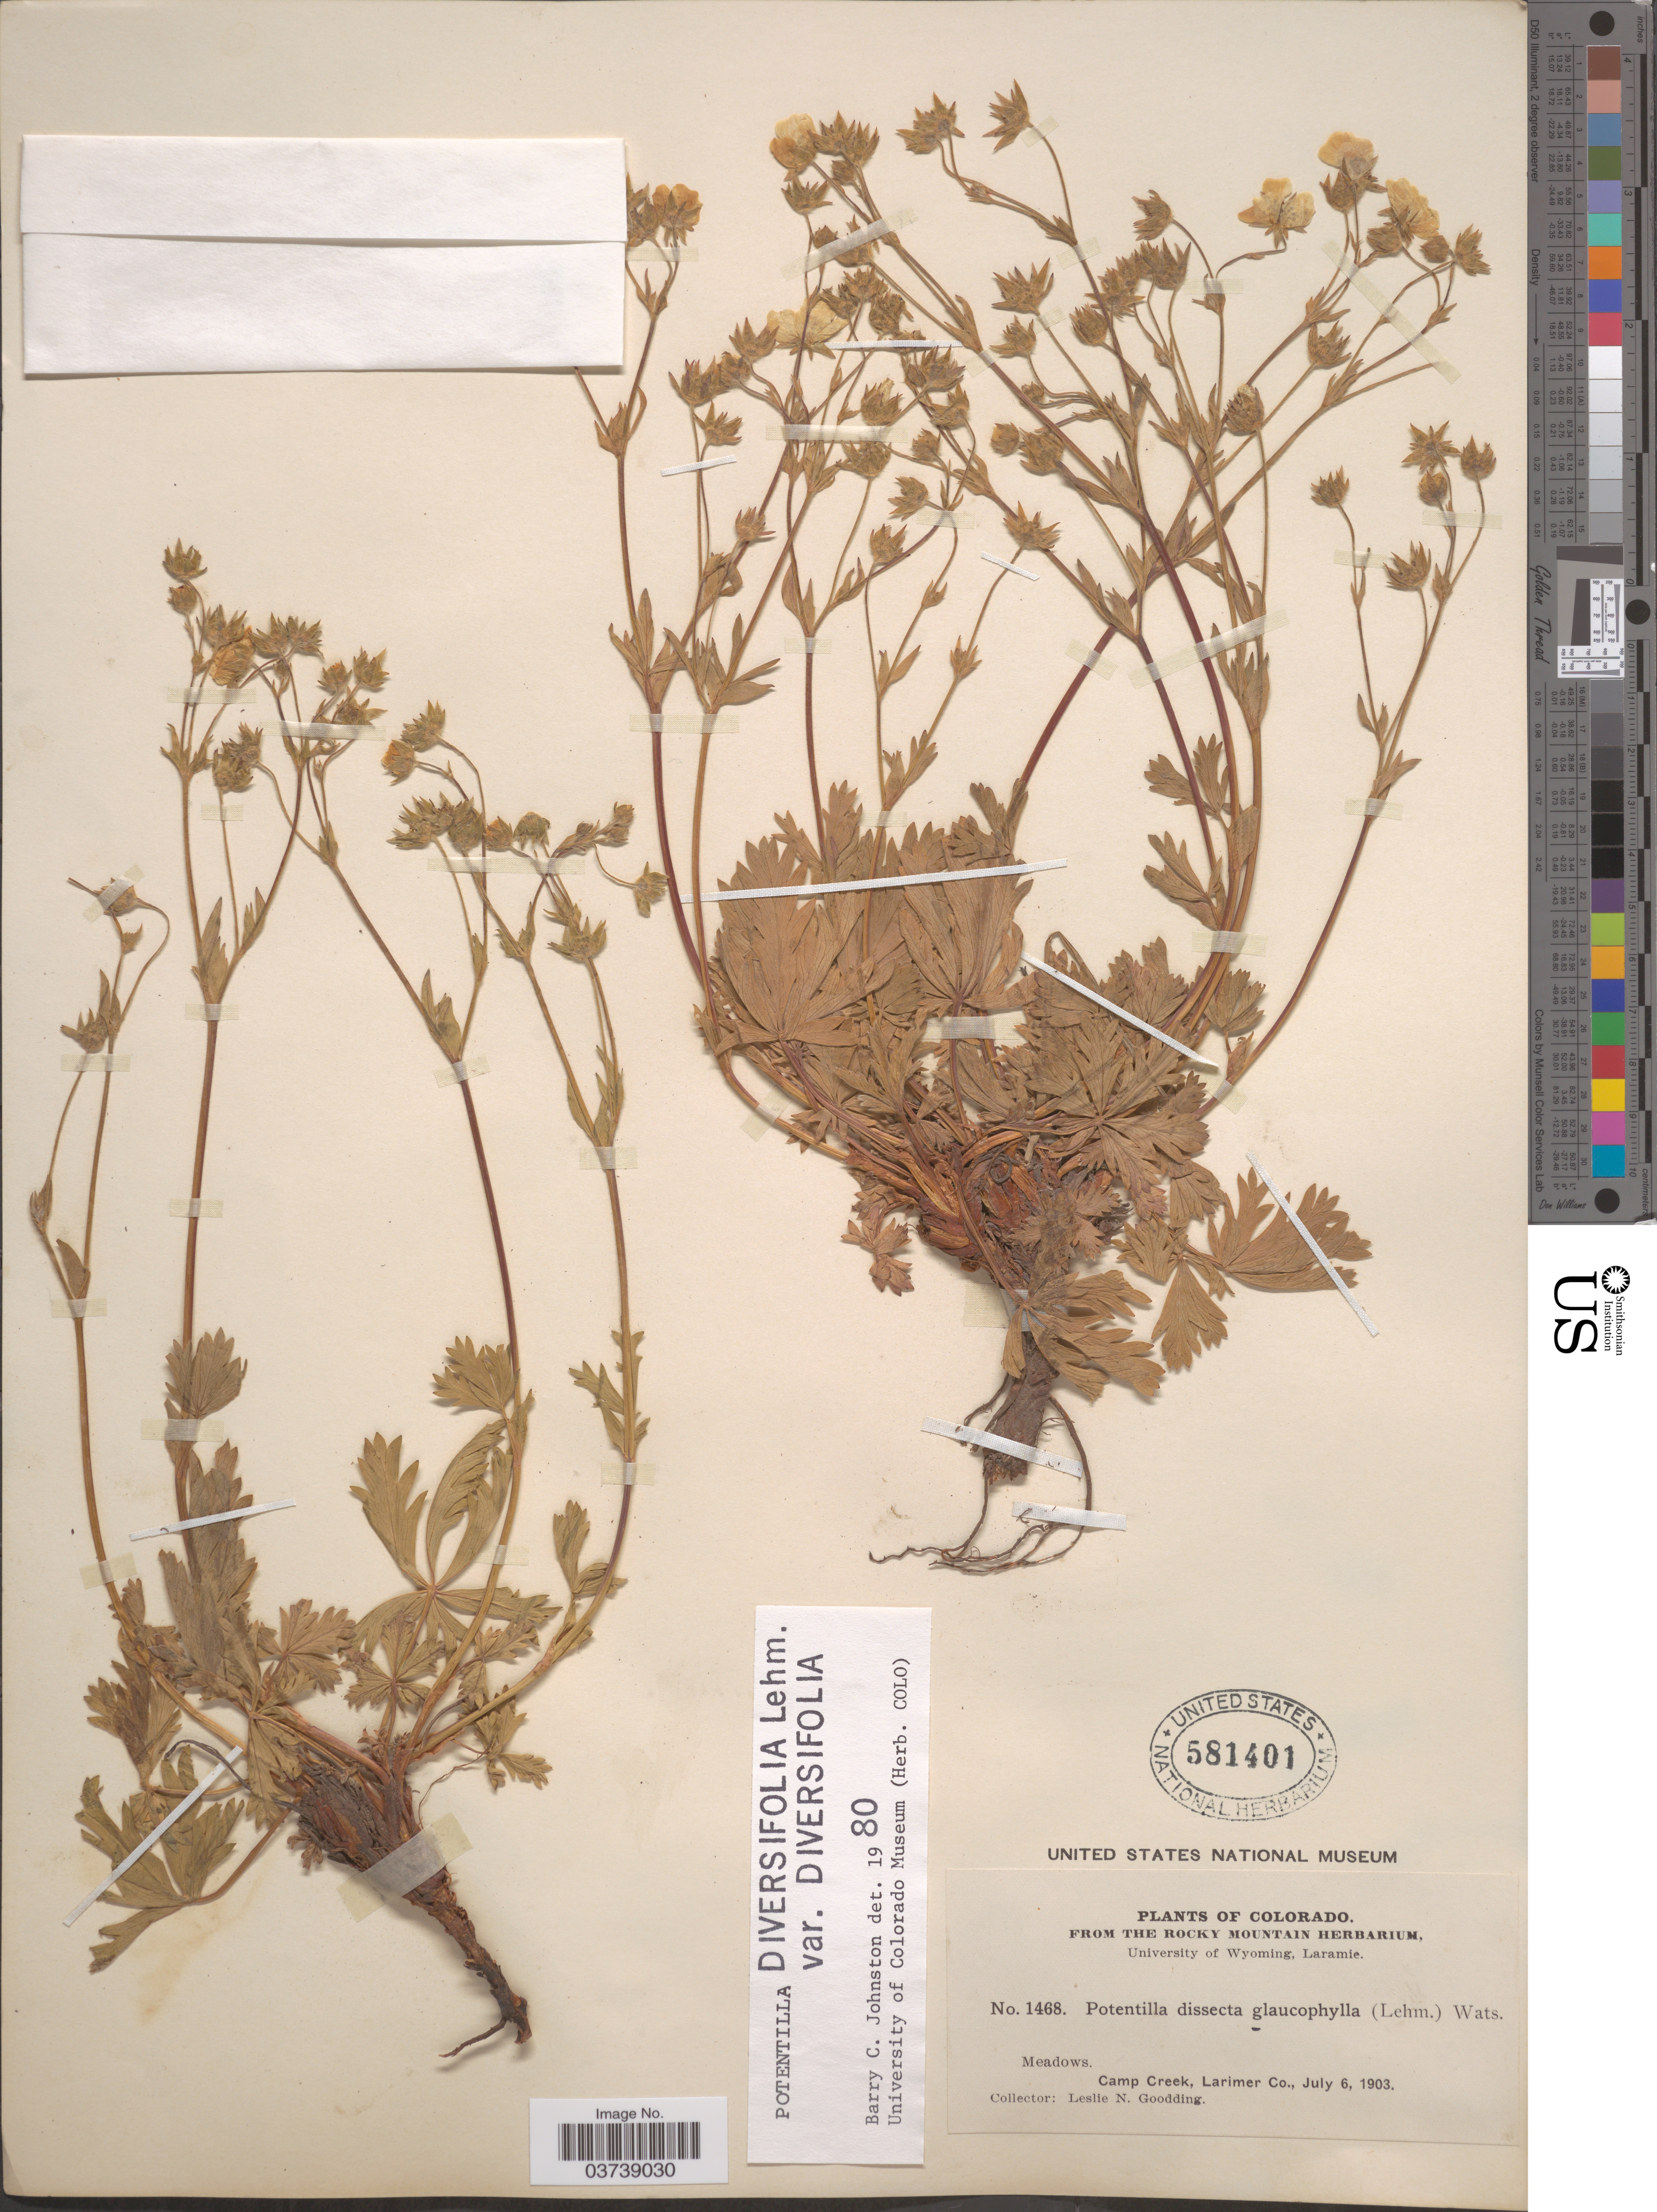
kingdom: Plantae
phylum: Tracheophyta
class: Magnoliopsida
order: Rosales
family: Rosaceae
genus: Potentilla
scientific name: Potentilla diversifolia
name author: Lehm.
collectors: L. N. Goodding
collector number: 1468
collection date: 1903-07-06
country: United States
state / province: Colorado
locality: Meadows. Camp Creek, Larimer Co.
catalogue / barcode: US 581401